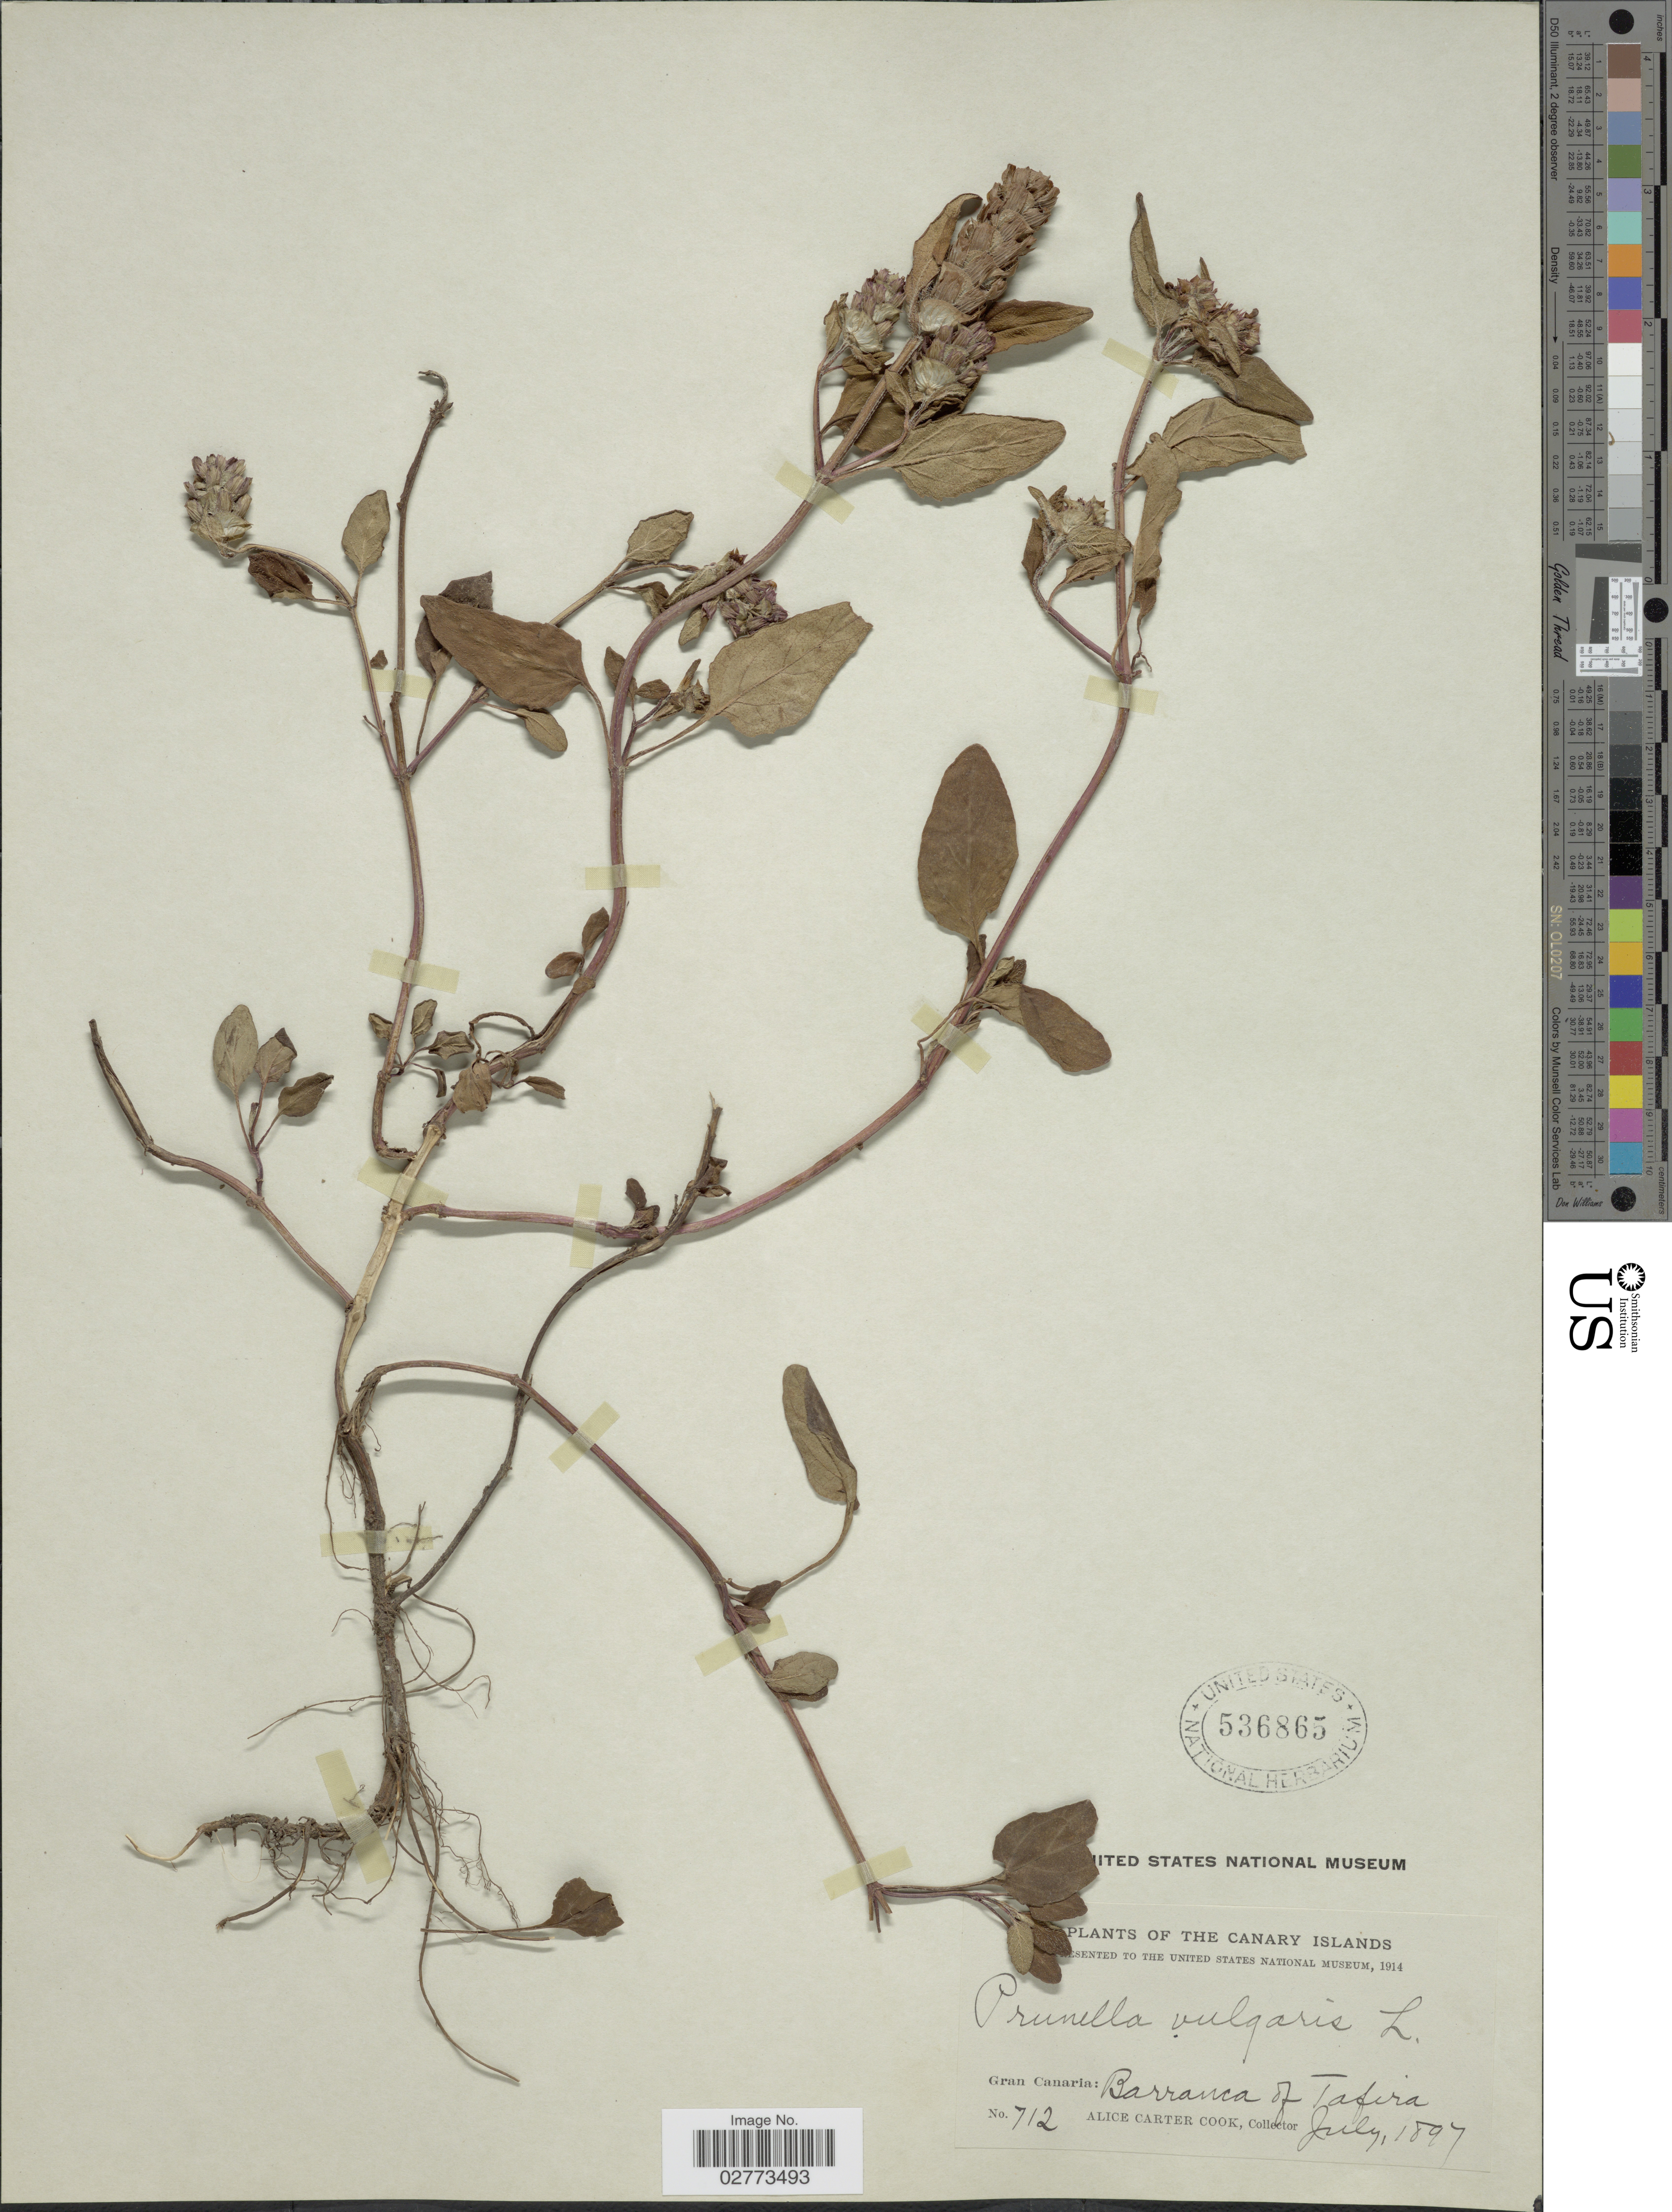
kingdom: Plantae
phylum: Tracheophyta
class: Magnoliopsida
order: Lamiales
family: Lamiaceae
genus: Prunella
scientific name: Prunella vulgaris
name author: L.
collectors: Alice C. Cook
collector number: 712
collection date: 1897-07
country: Spain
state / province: Canarias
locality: The Canary Islands, Gran Canaria: Barranca of Tafira.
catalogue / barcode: US 536865